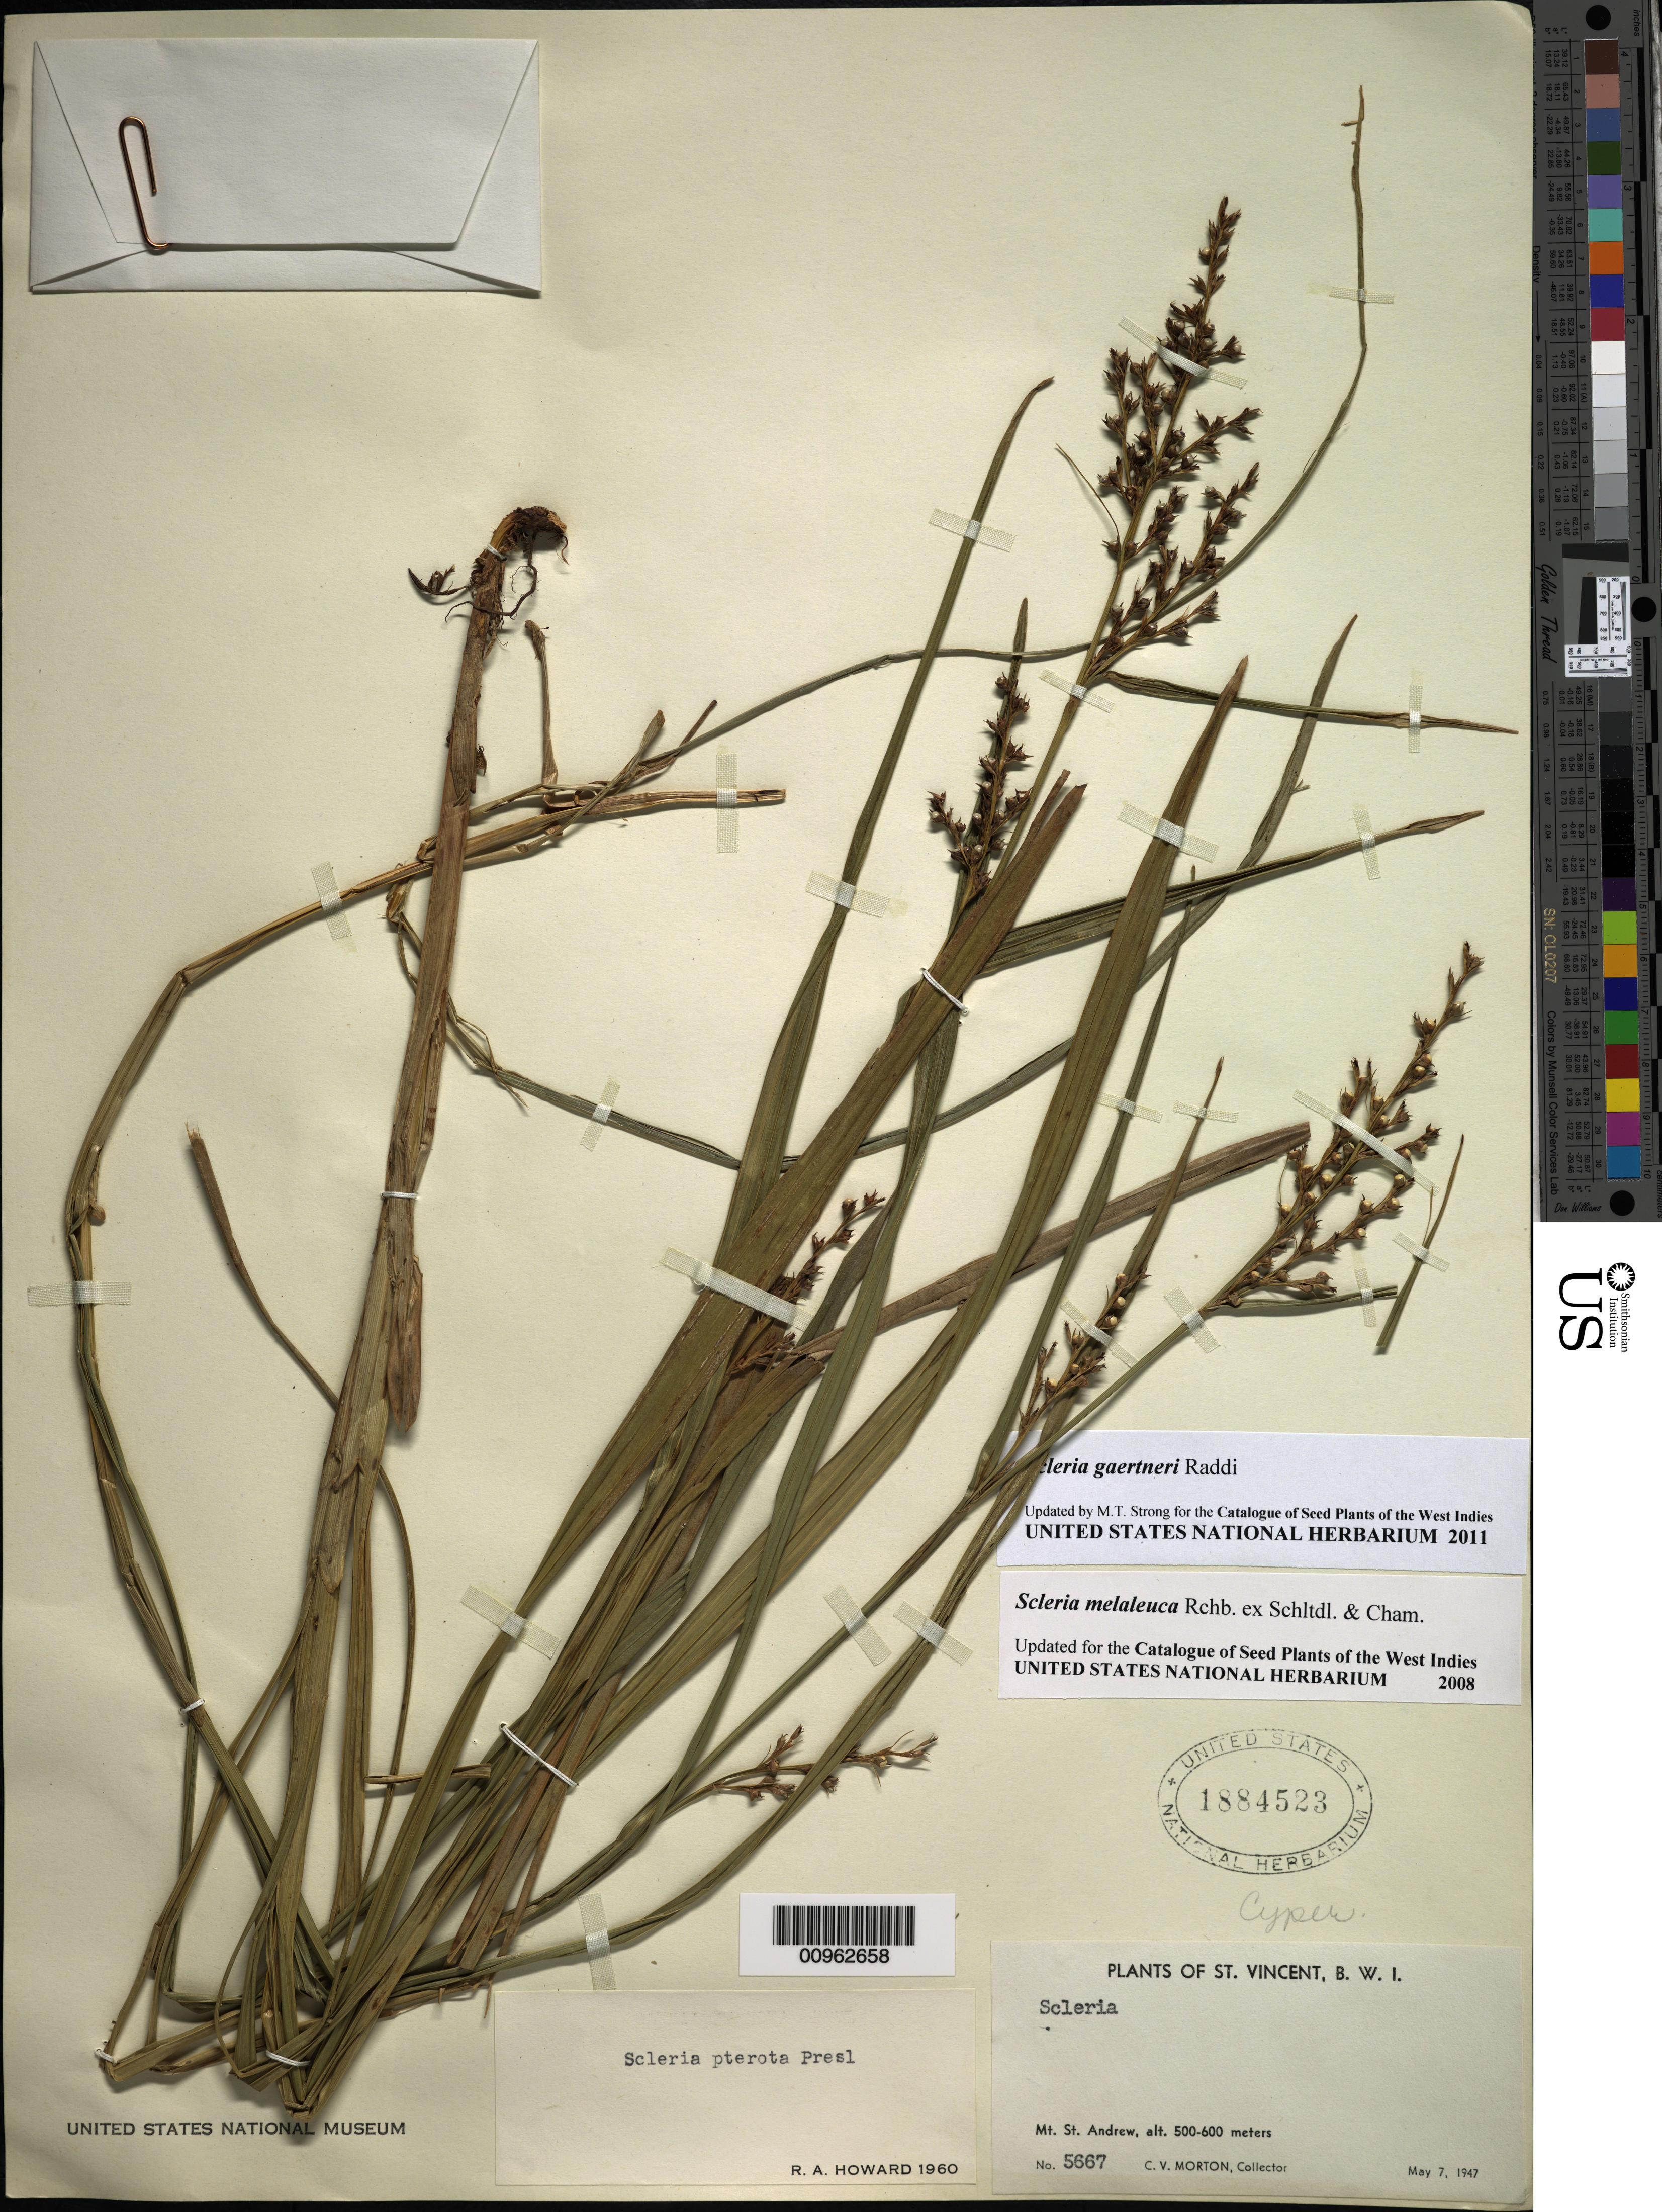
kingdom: Plantae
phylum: Tracheophyta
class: Liliopsida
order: Poales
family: Cyperaceae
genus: Scleria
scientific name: Scleria gaertneri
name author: Raddi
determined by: Strong, M. T., (US), Smithsonian Institution - National Museum of Natural History (UNITED STATES)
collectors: C. V. Morton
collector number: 5667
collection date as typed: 07 May 1947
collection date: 1947-05-07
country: St. Vincent - Grenadines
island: St. Vincent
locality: Mt. St. Andrew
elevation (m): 500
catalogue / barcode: US 1884523